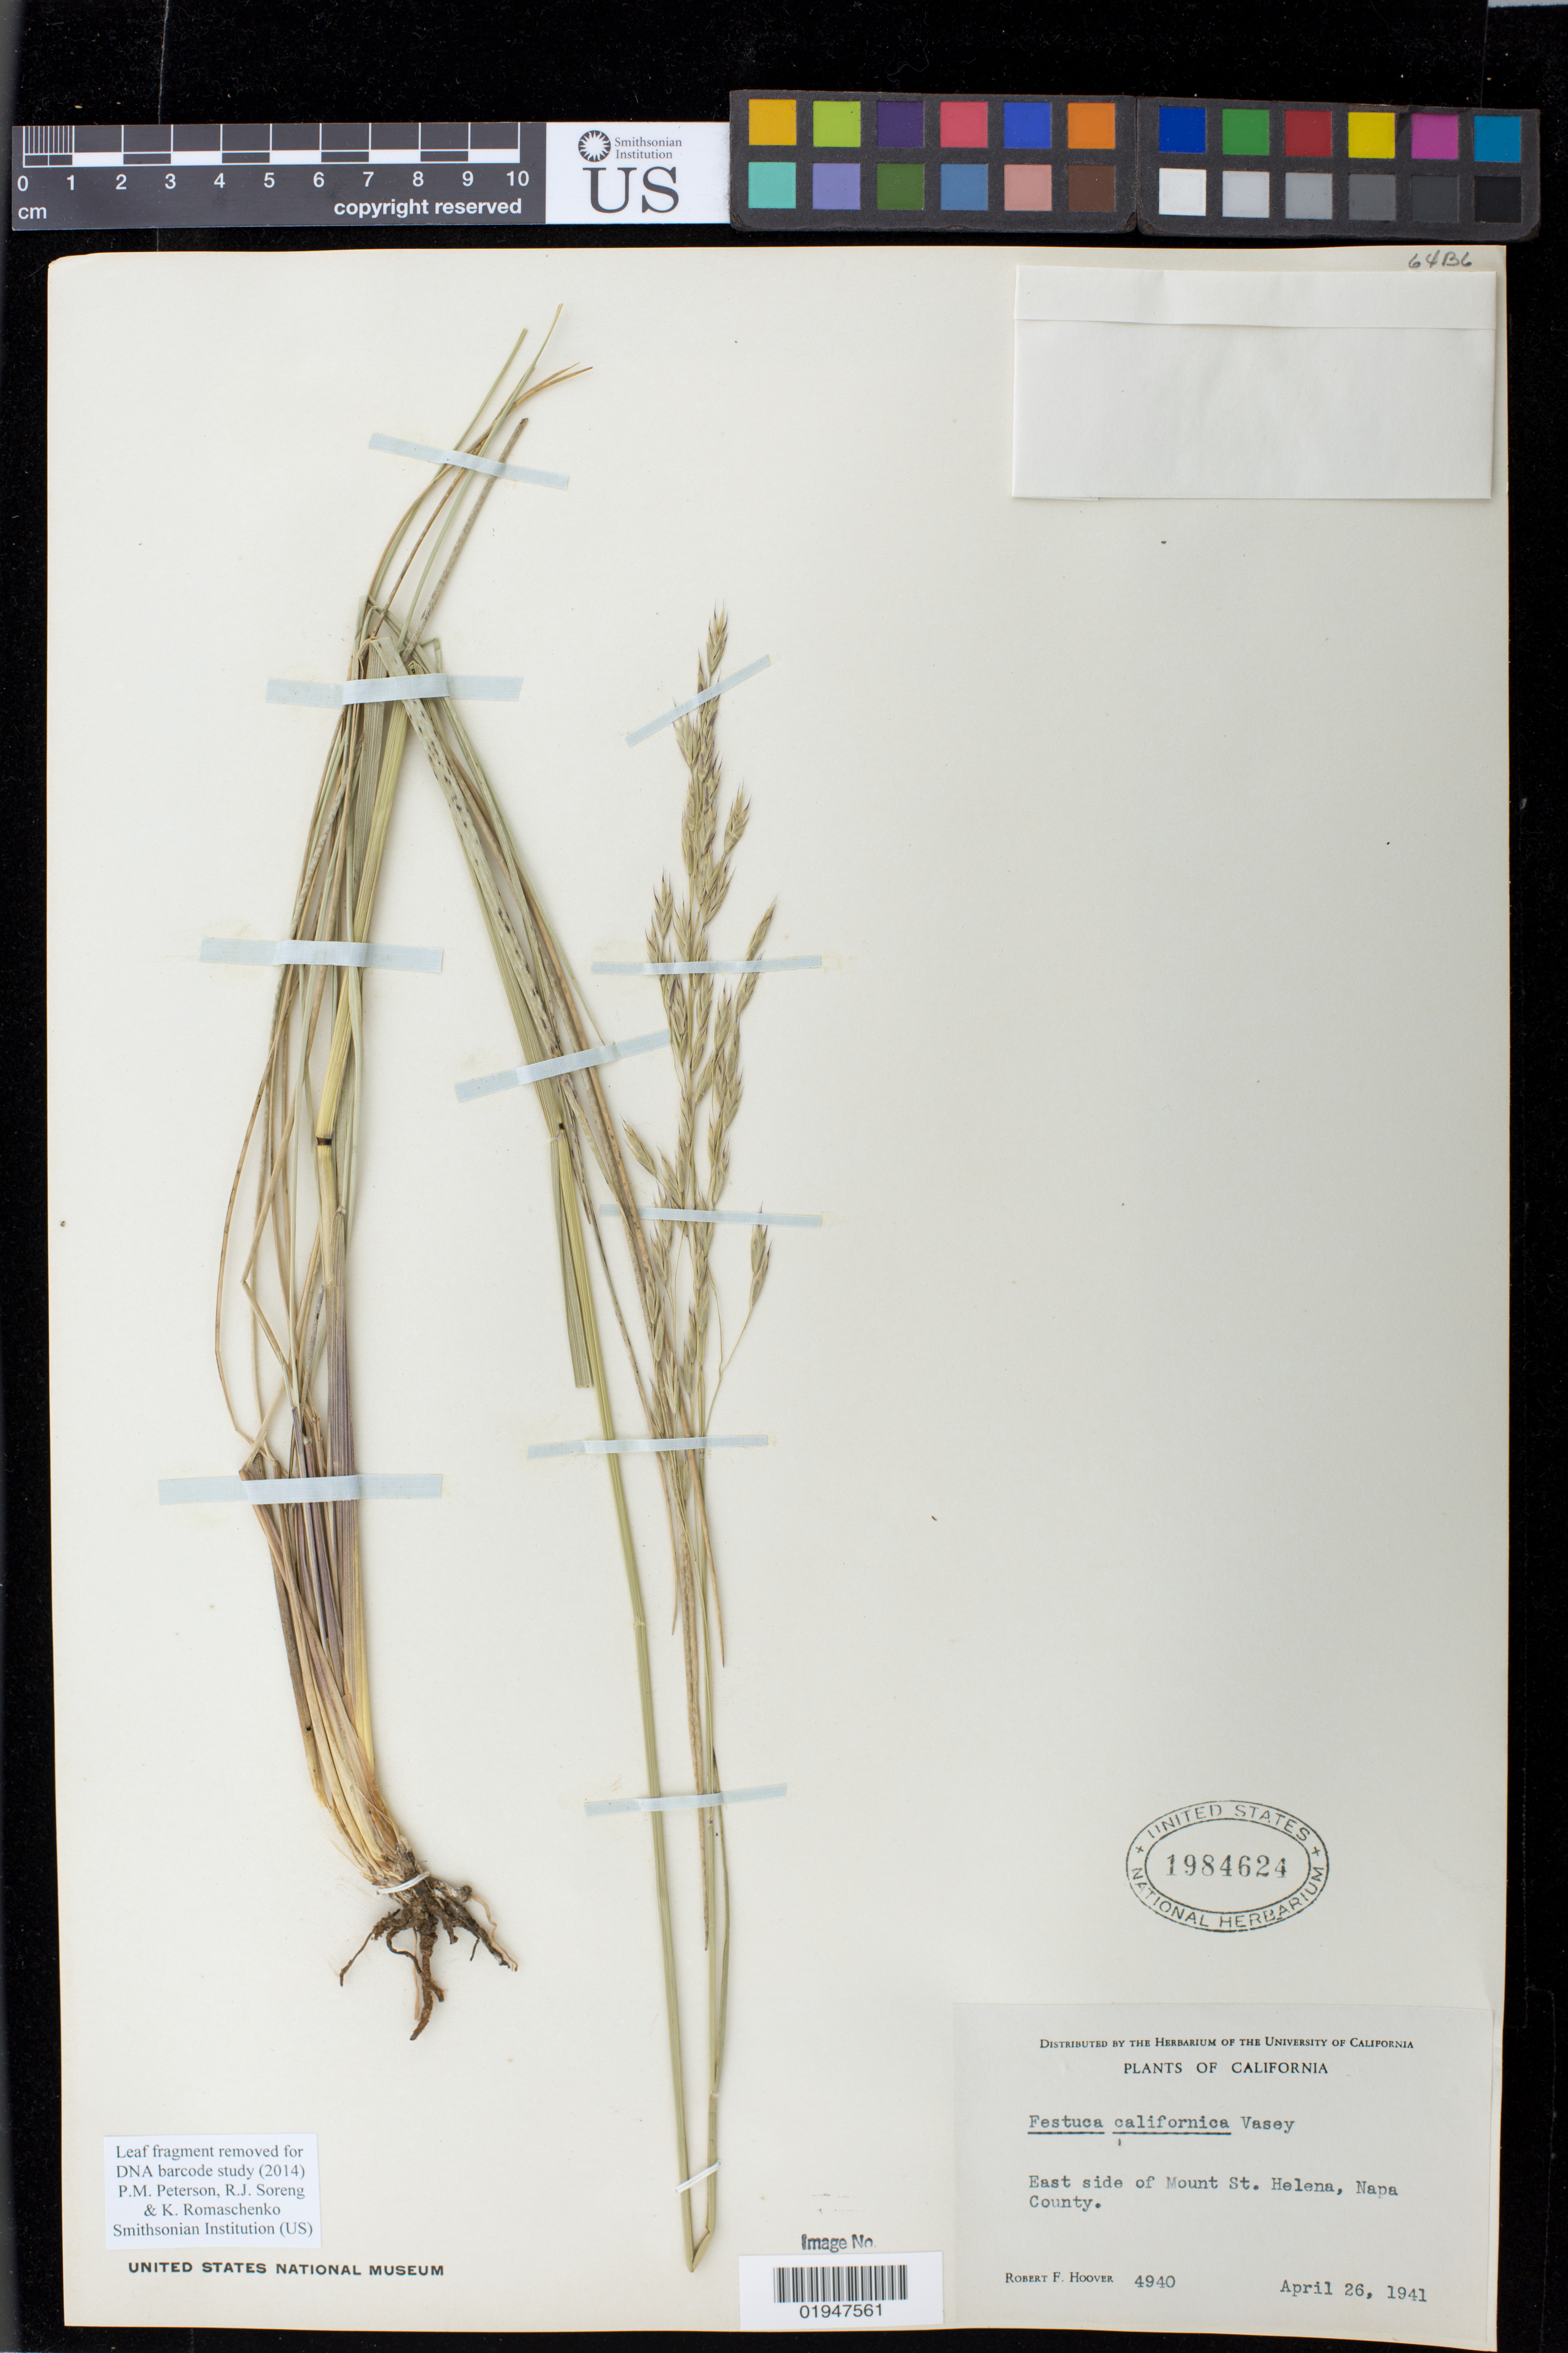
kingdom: Plantae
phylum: Tracheophyta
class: Liliopsida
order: Poales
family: Poaceae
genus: Festuca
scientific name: Festuca californica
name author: Vasey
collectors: R. F. Hoover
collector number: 4940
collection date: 1941-04-26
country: United States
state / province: California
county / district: Napa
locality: East side of Mount St. Helena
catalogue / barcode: US 1984624